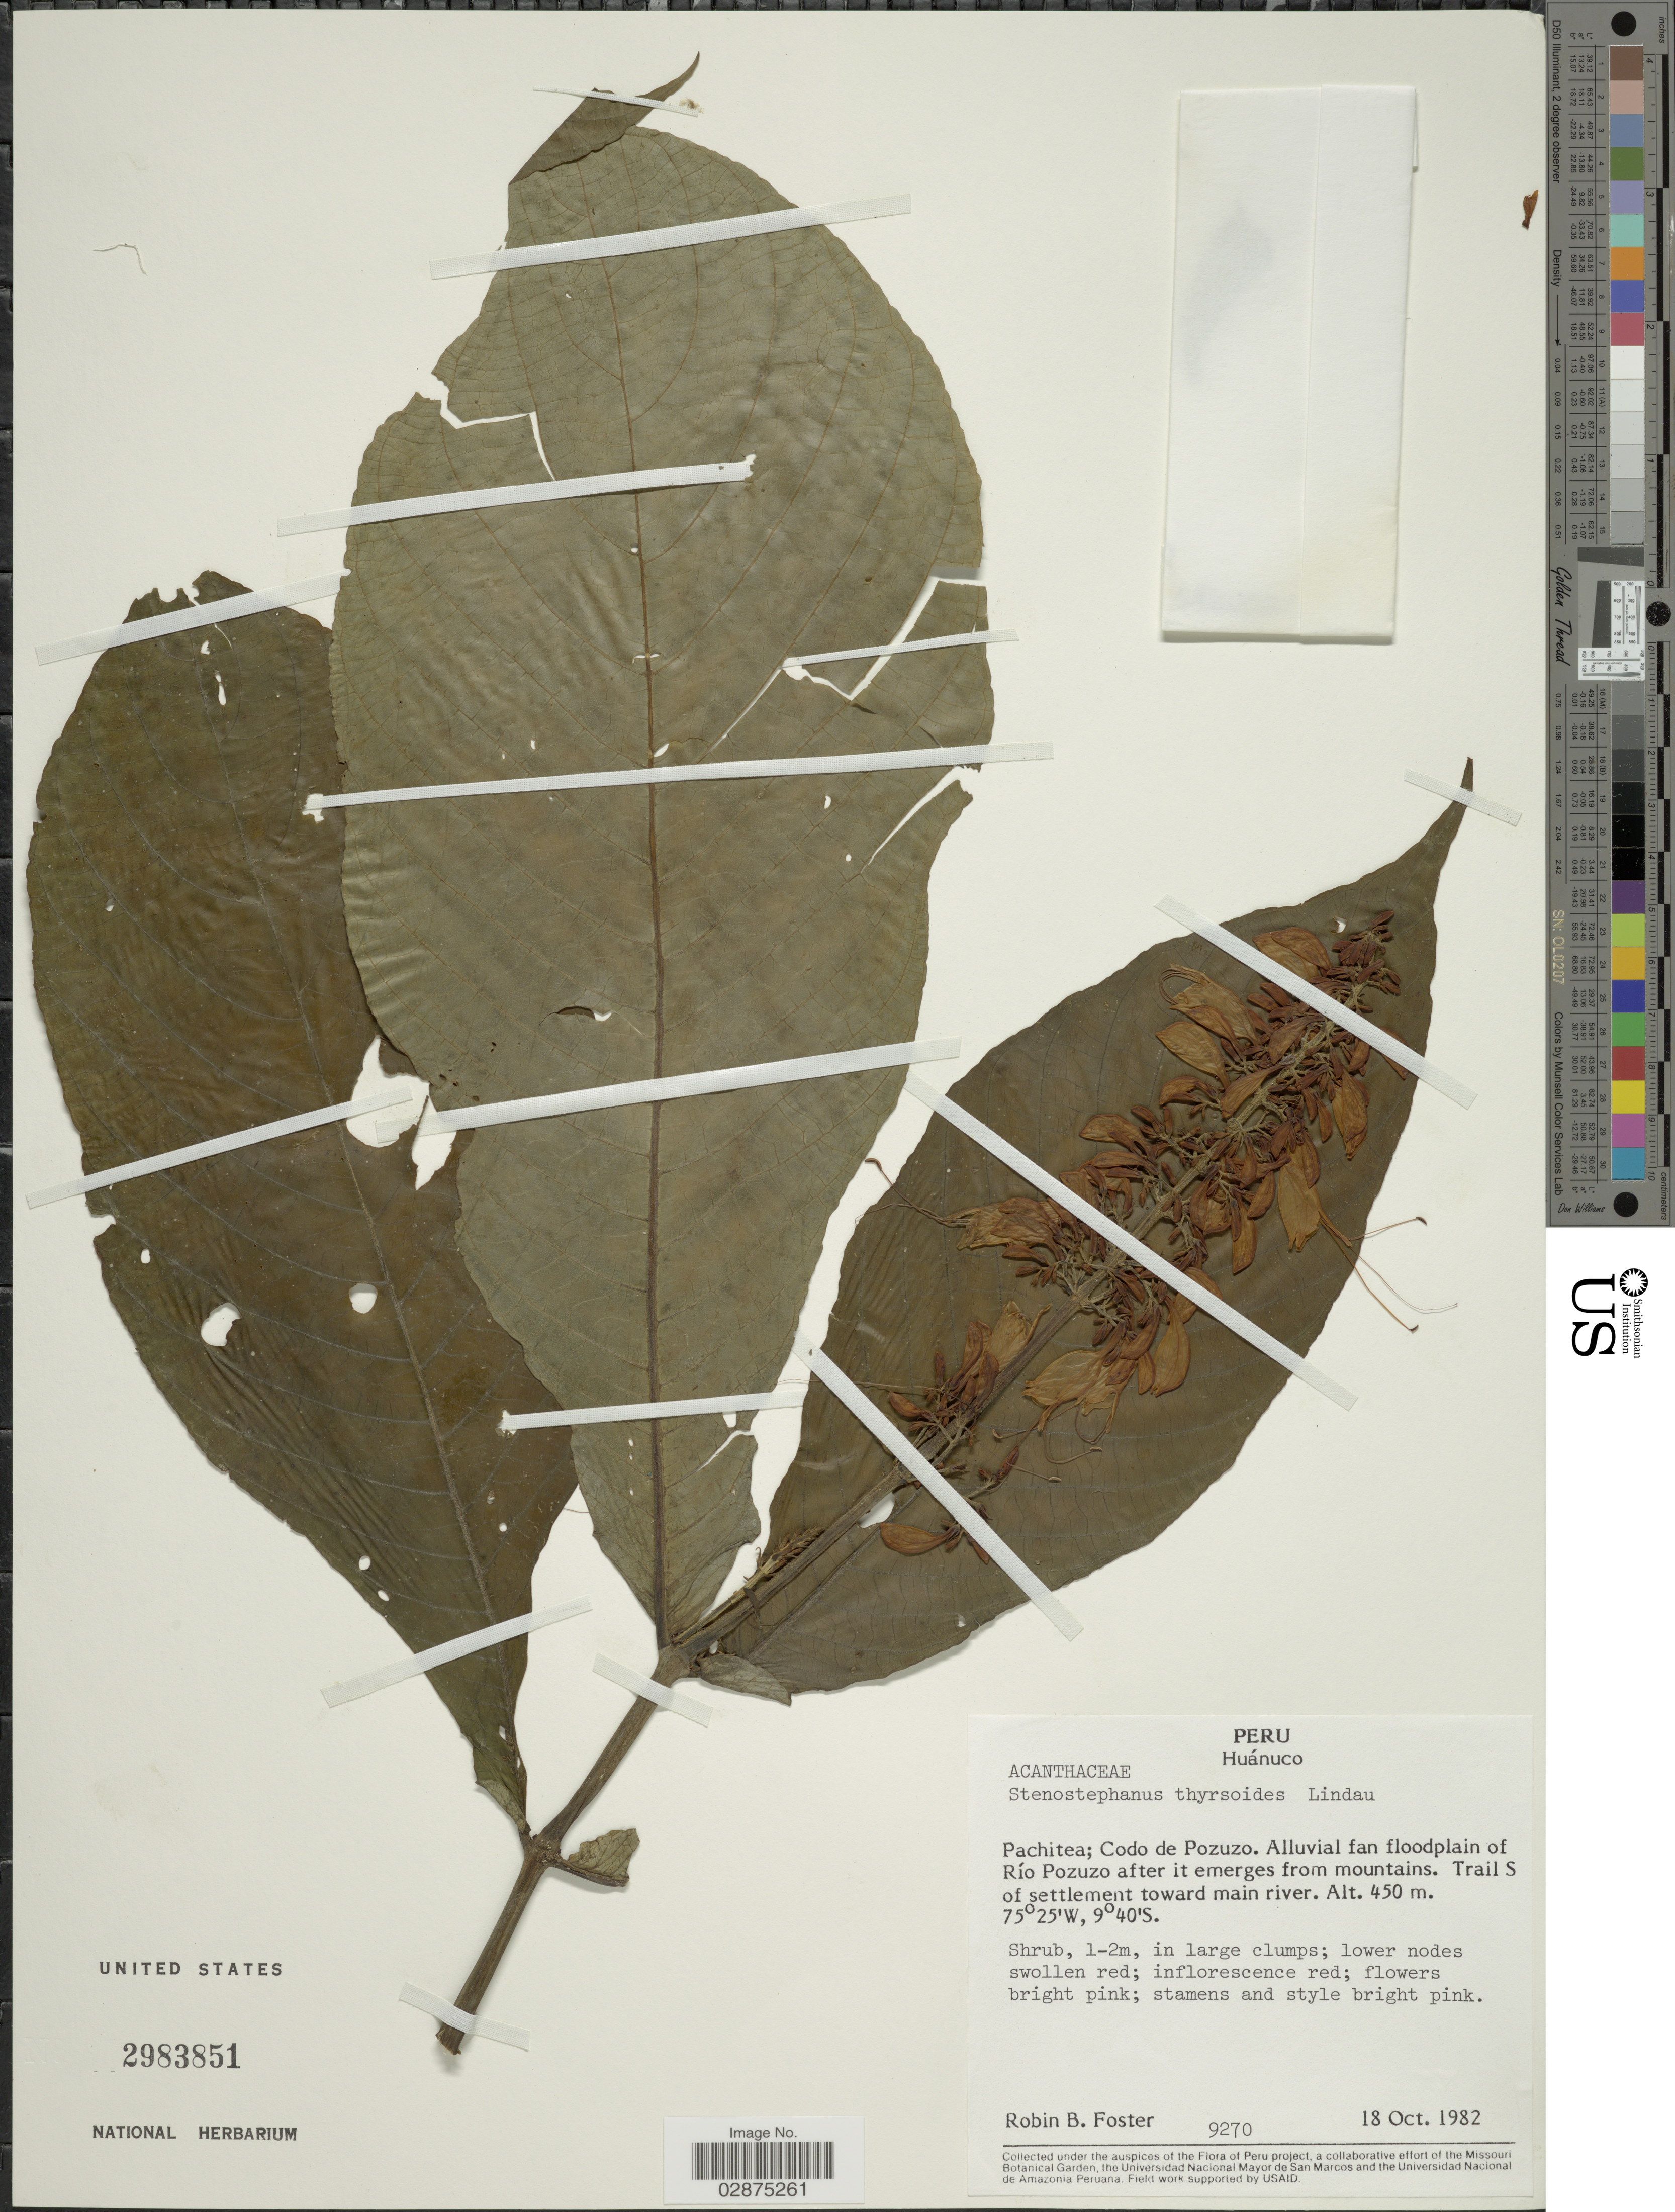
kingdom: Plantae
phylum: Tracheophyta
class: Magnoliopsida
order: Lamiales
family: Acanthaceae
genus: Stenostephanus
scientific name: Stenostephanus longistaminus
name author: (Ruiz & Pav.) V.M. Baum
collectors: R. B. Foster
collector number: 9270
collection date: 1982-10-18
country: Peru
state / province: Huánuco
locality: Pachitea; Codo de Pozuzo. Alluvial fan floodplain of Río Pozuzo after it emerges from mountains.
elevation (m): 450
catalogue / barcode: US 2983851